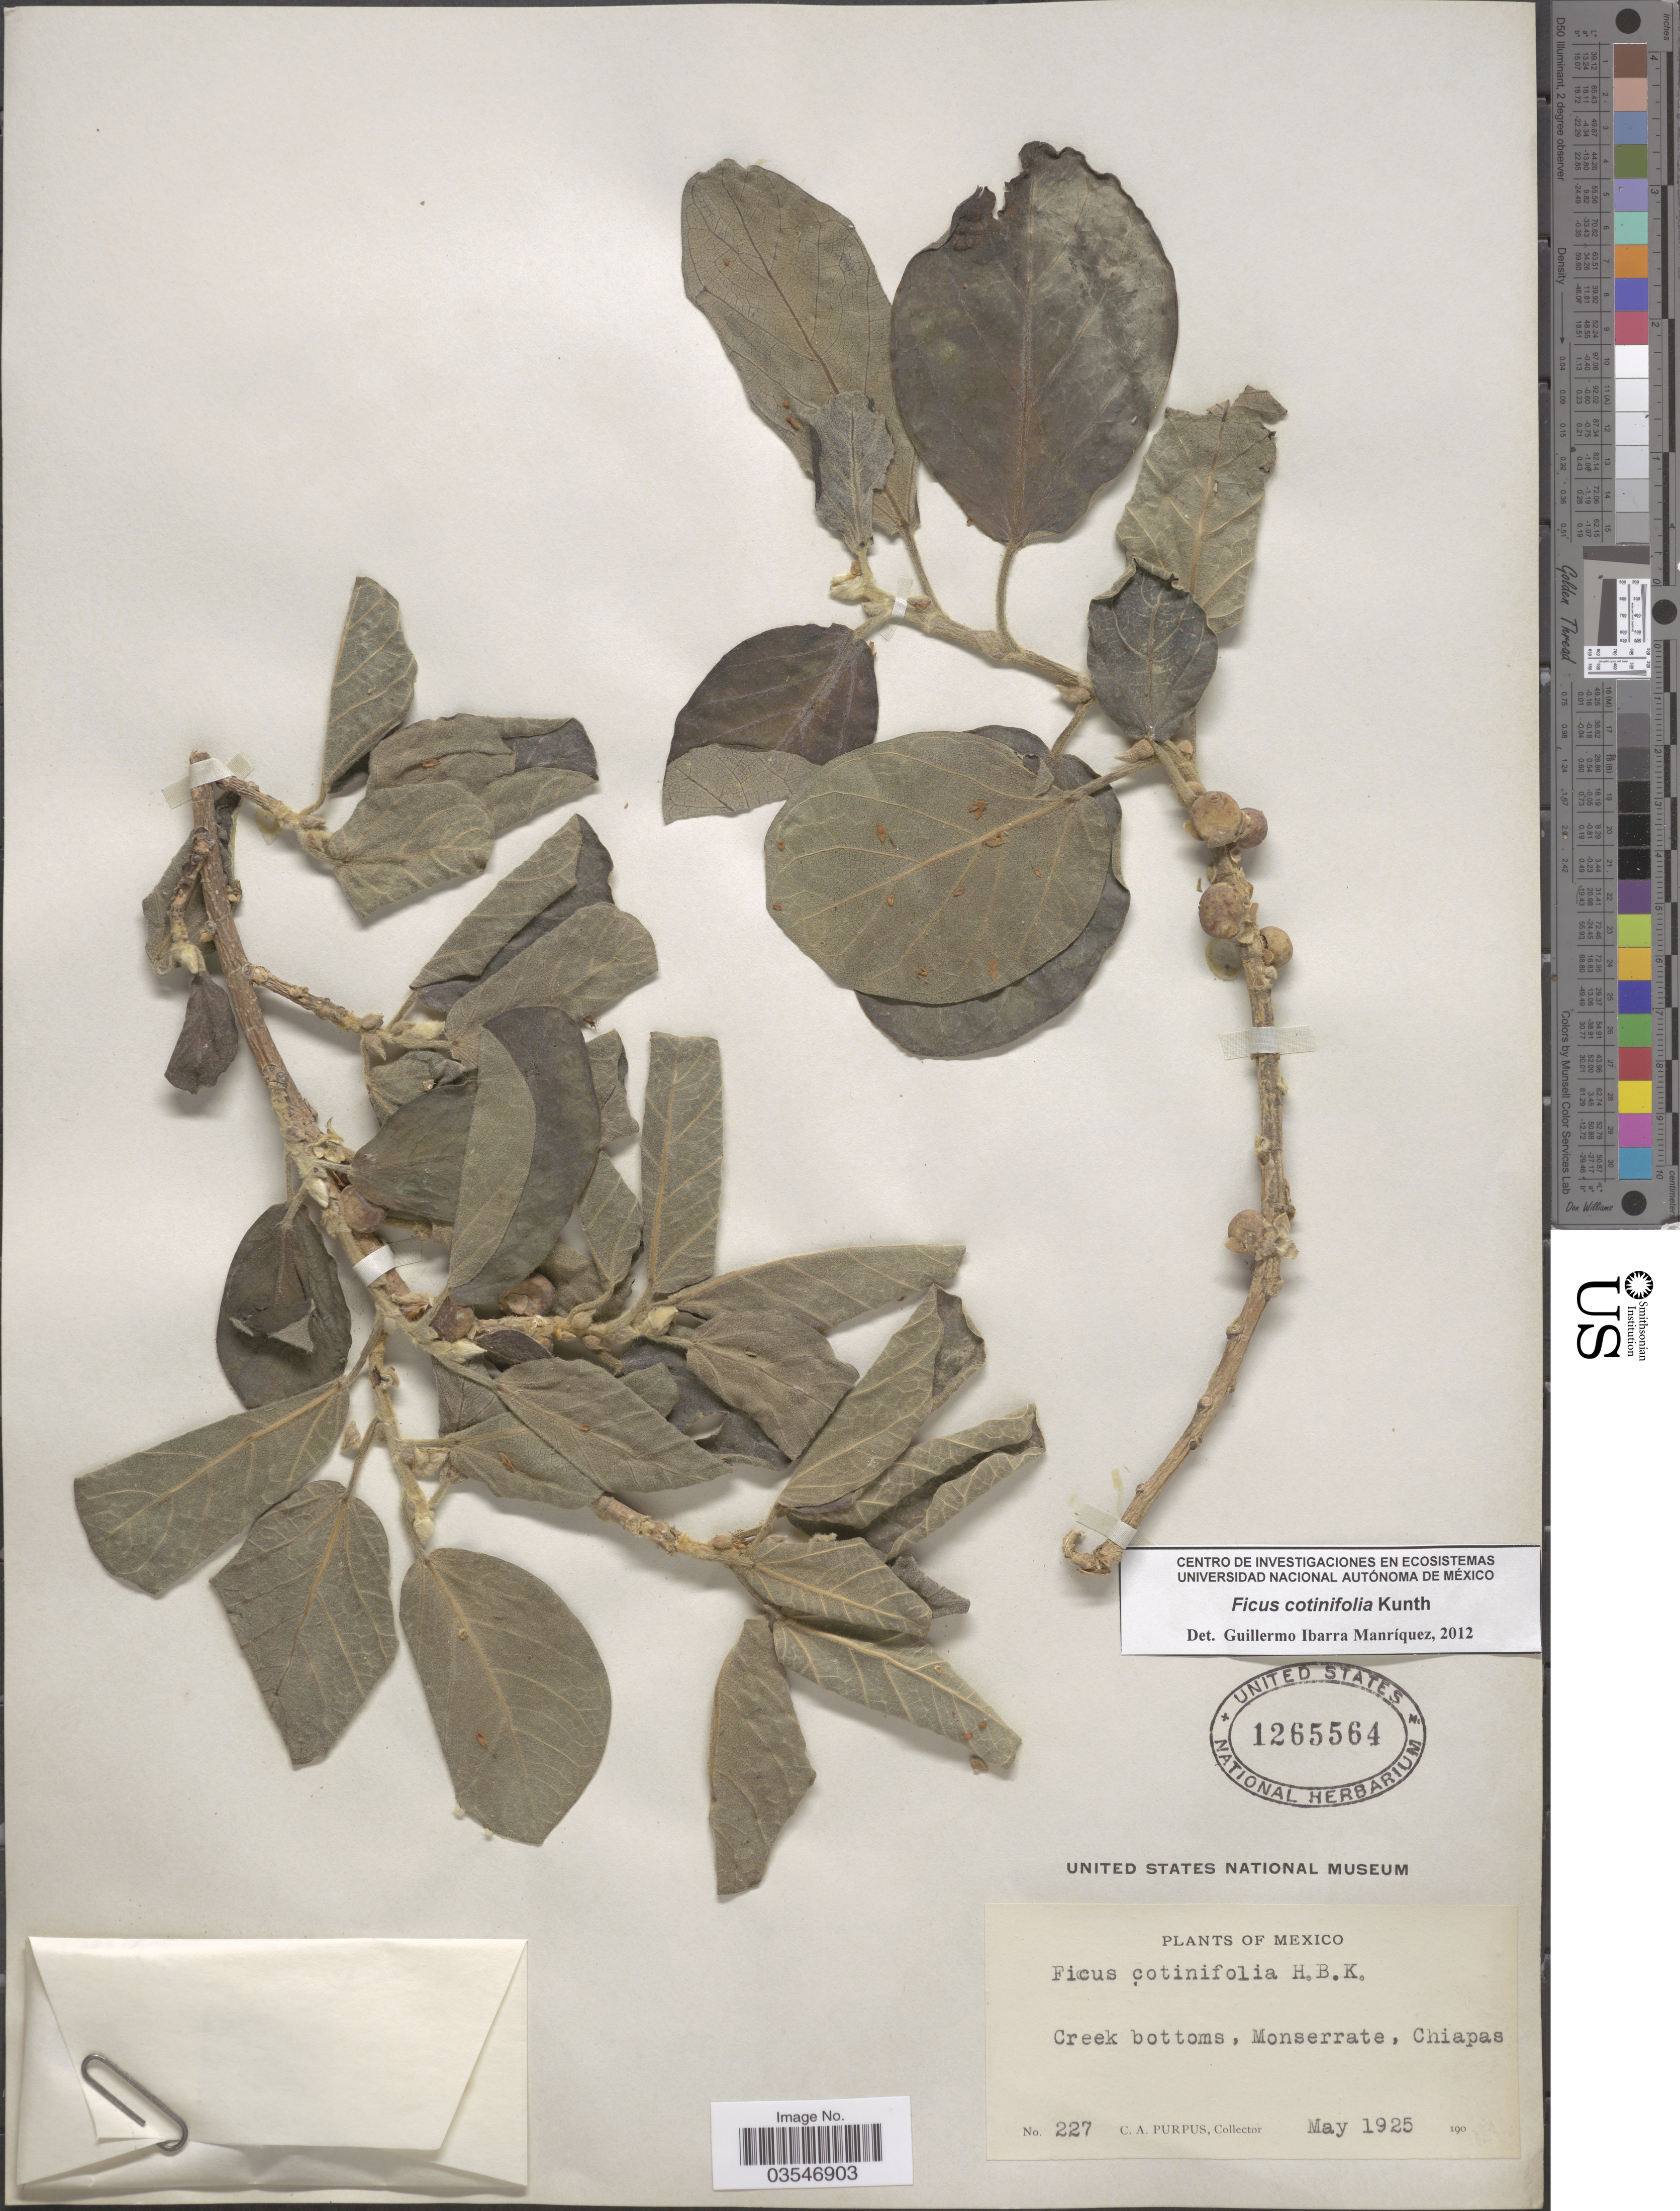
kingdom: Plantae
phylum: Tracheophyta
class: Magnoliopsida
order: Rosales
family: Moraceae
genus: Ficus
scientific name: Ficus cotinifolia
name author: Kunth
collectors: C. A. Purpus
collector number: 227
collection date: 1925-05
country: Mexico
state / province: Chiapas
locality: Creek bottoms, Monserrate.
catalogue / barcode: US 1265564